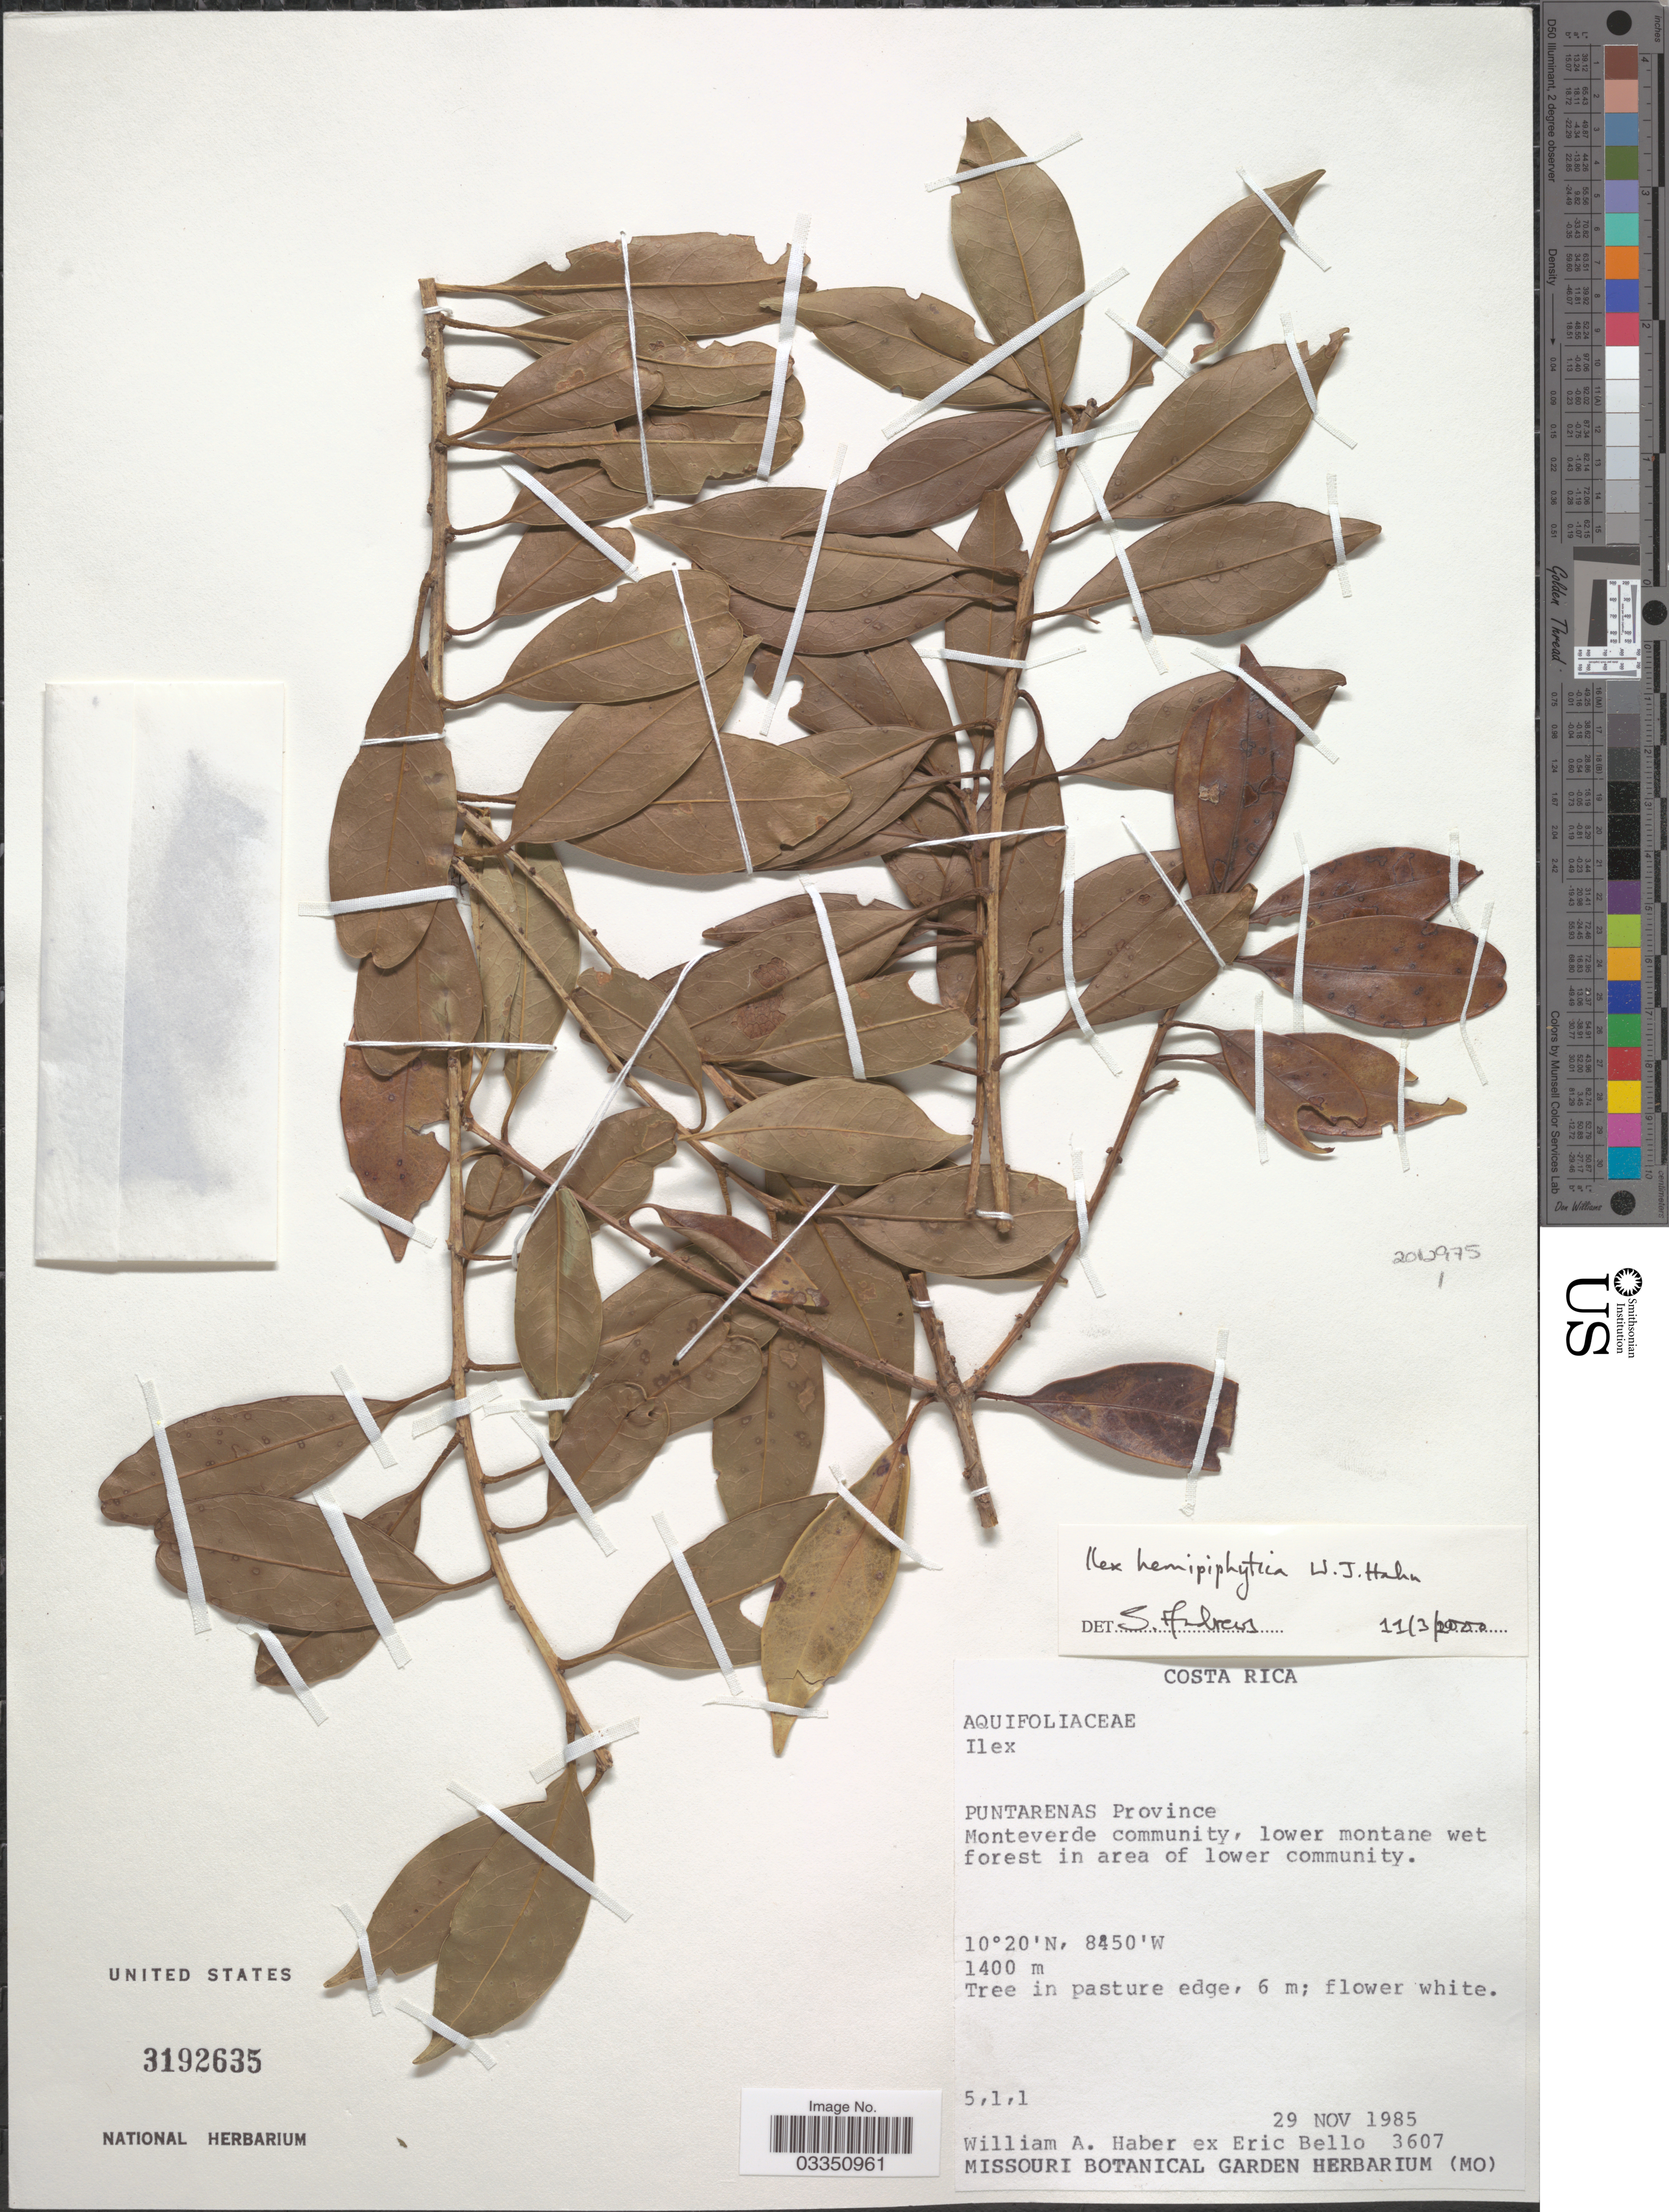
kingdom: Plantae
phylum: Tracheophyta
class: Magnoliopsida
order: Aquifoliales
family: Aquifoliaceae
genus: Ilex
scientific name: Ilex hemiepiphytica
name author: W.J. Hahn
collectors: W. A. Haber & E. Bello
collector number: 3607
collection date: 1985-11-29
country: Costa Rica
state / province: Puntarenas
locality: Monteverde community.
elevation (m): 1400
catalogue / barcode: US 3192635